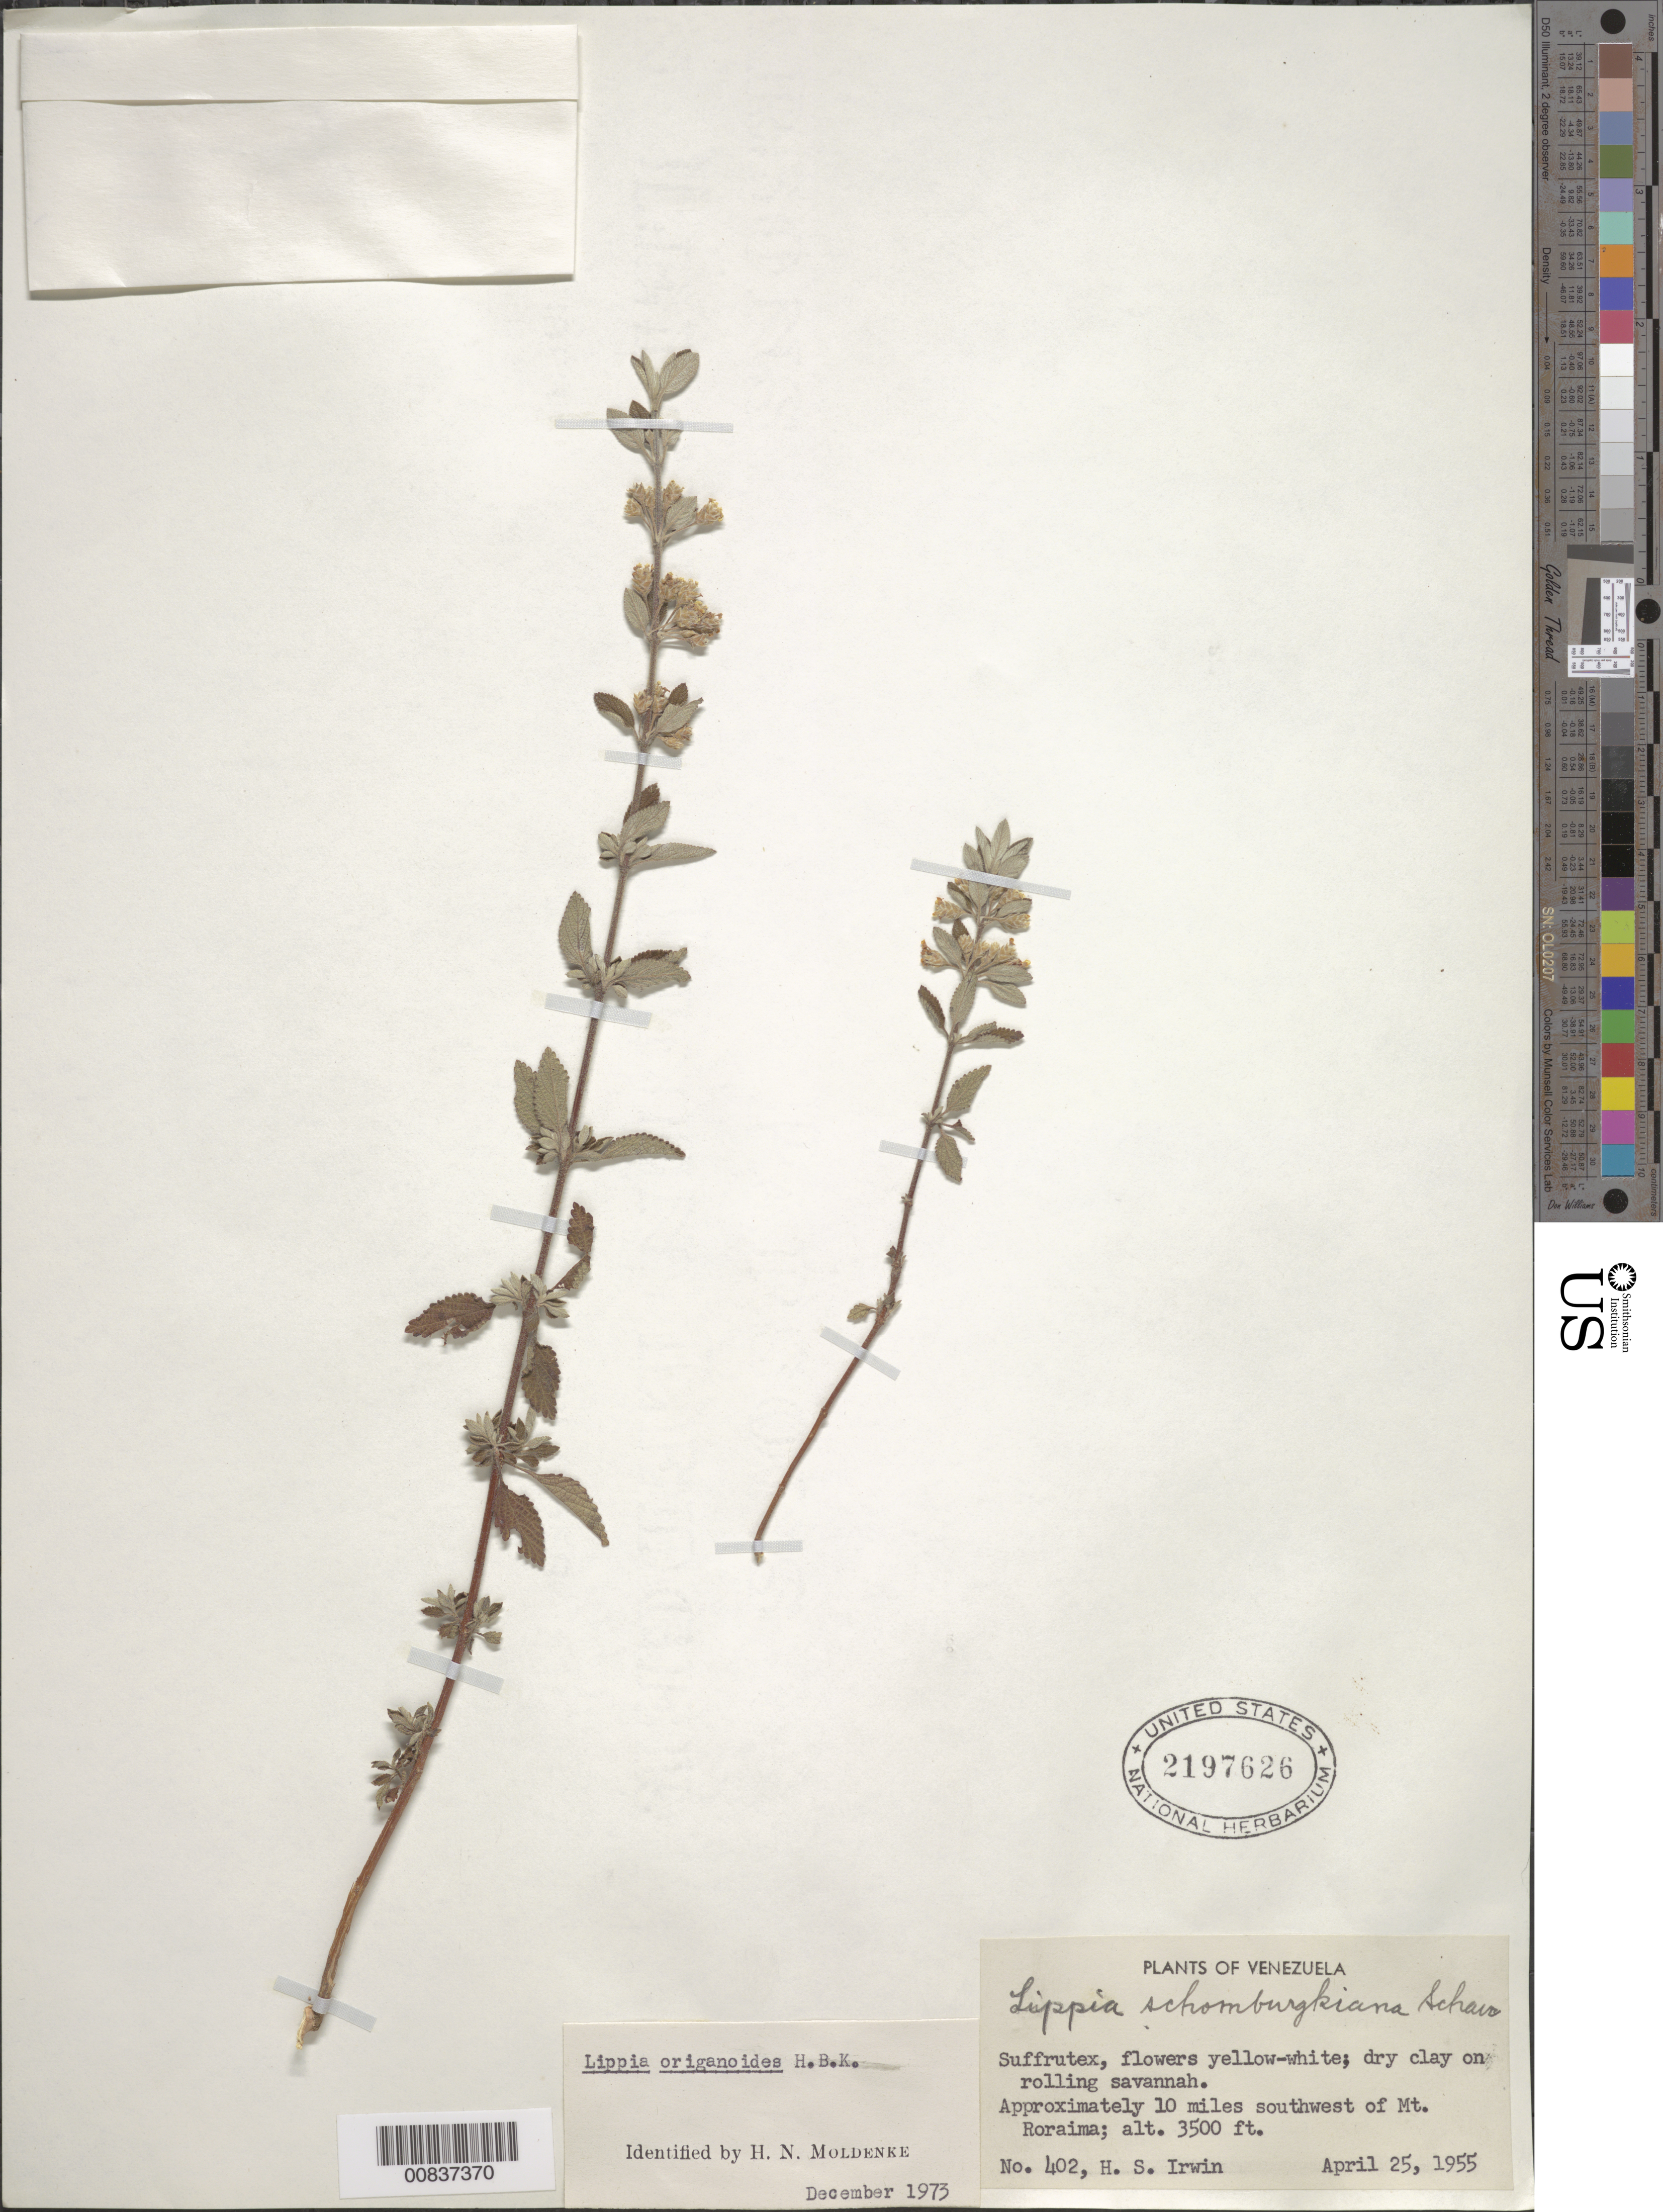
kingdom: Plantae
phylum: Tracheophyta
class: Magnoliopsida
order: Lamiales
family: Verbenaceae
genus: Lippia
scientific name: Lippia origanoides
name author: Kunth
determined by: Moldenke, H. N.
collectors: H. Irwin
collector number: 402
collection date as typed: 25-Apr-55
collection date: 1955-04-25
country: Venezuela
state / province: Bolívar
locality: Mt. Roraima, 10 mi. SW of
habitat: Dry clay on rolling savanna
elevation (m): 1067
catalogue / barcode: US 2197626